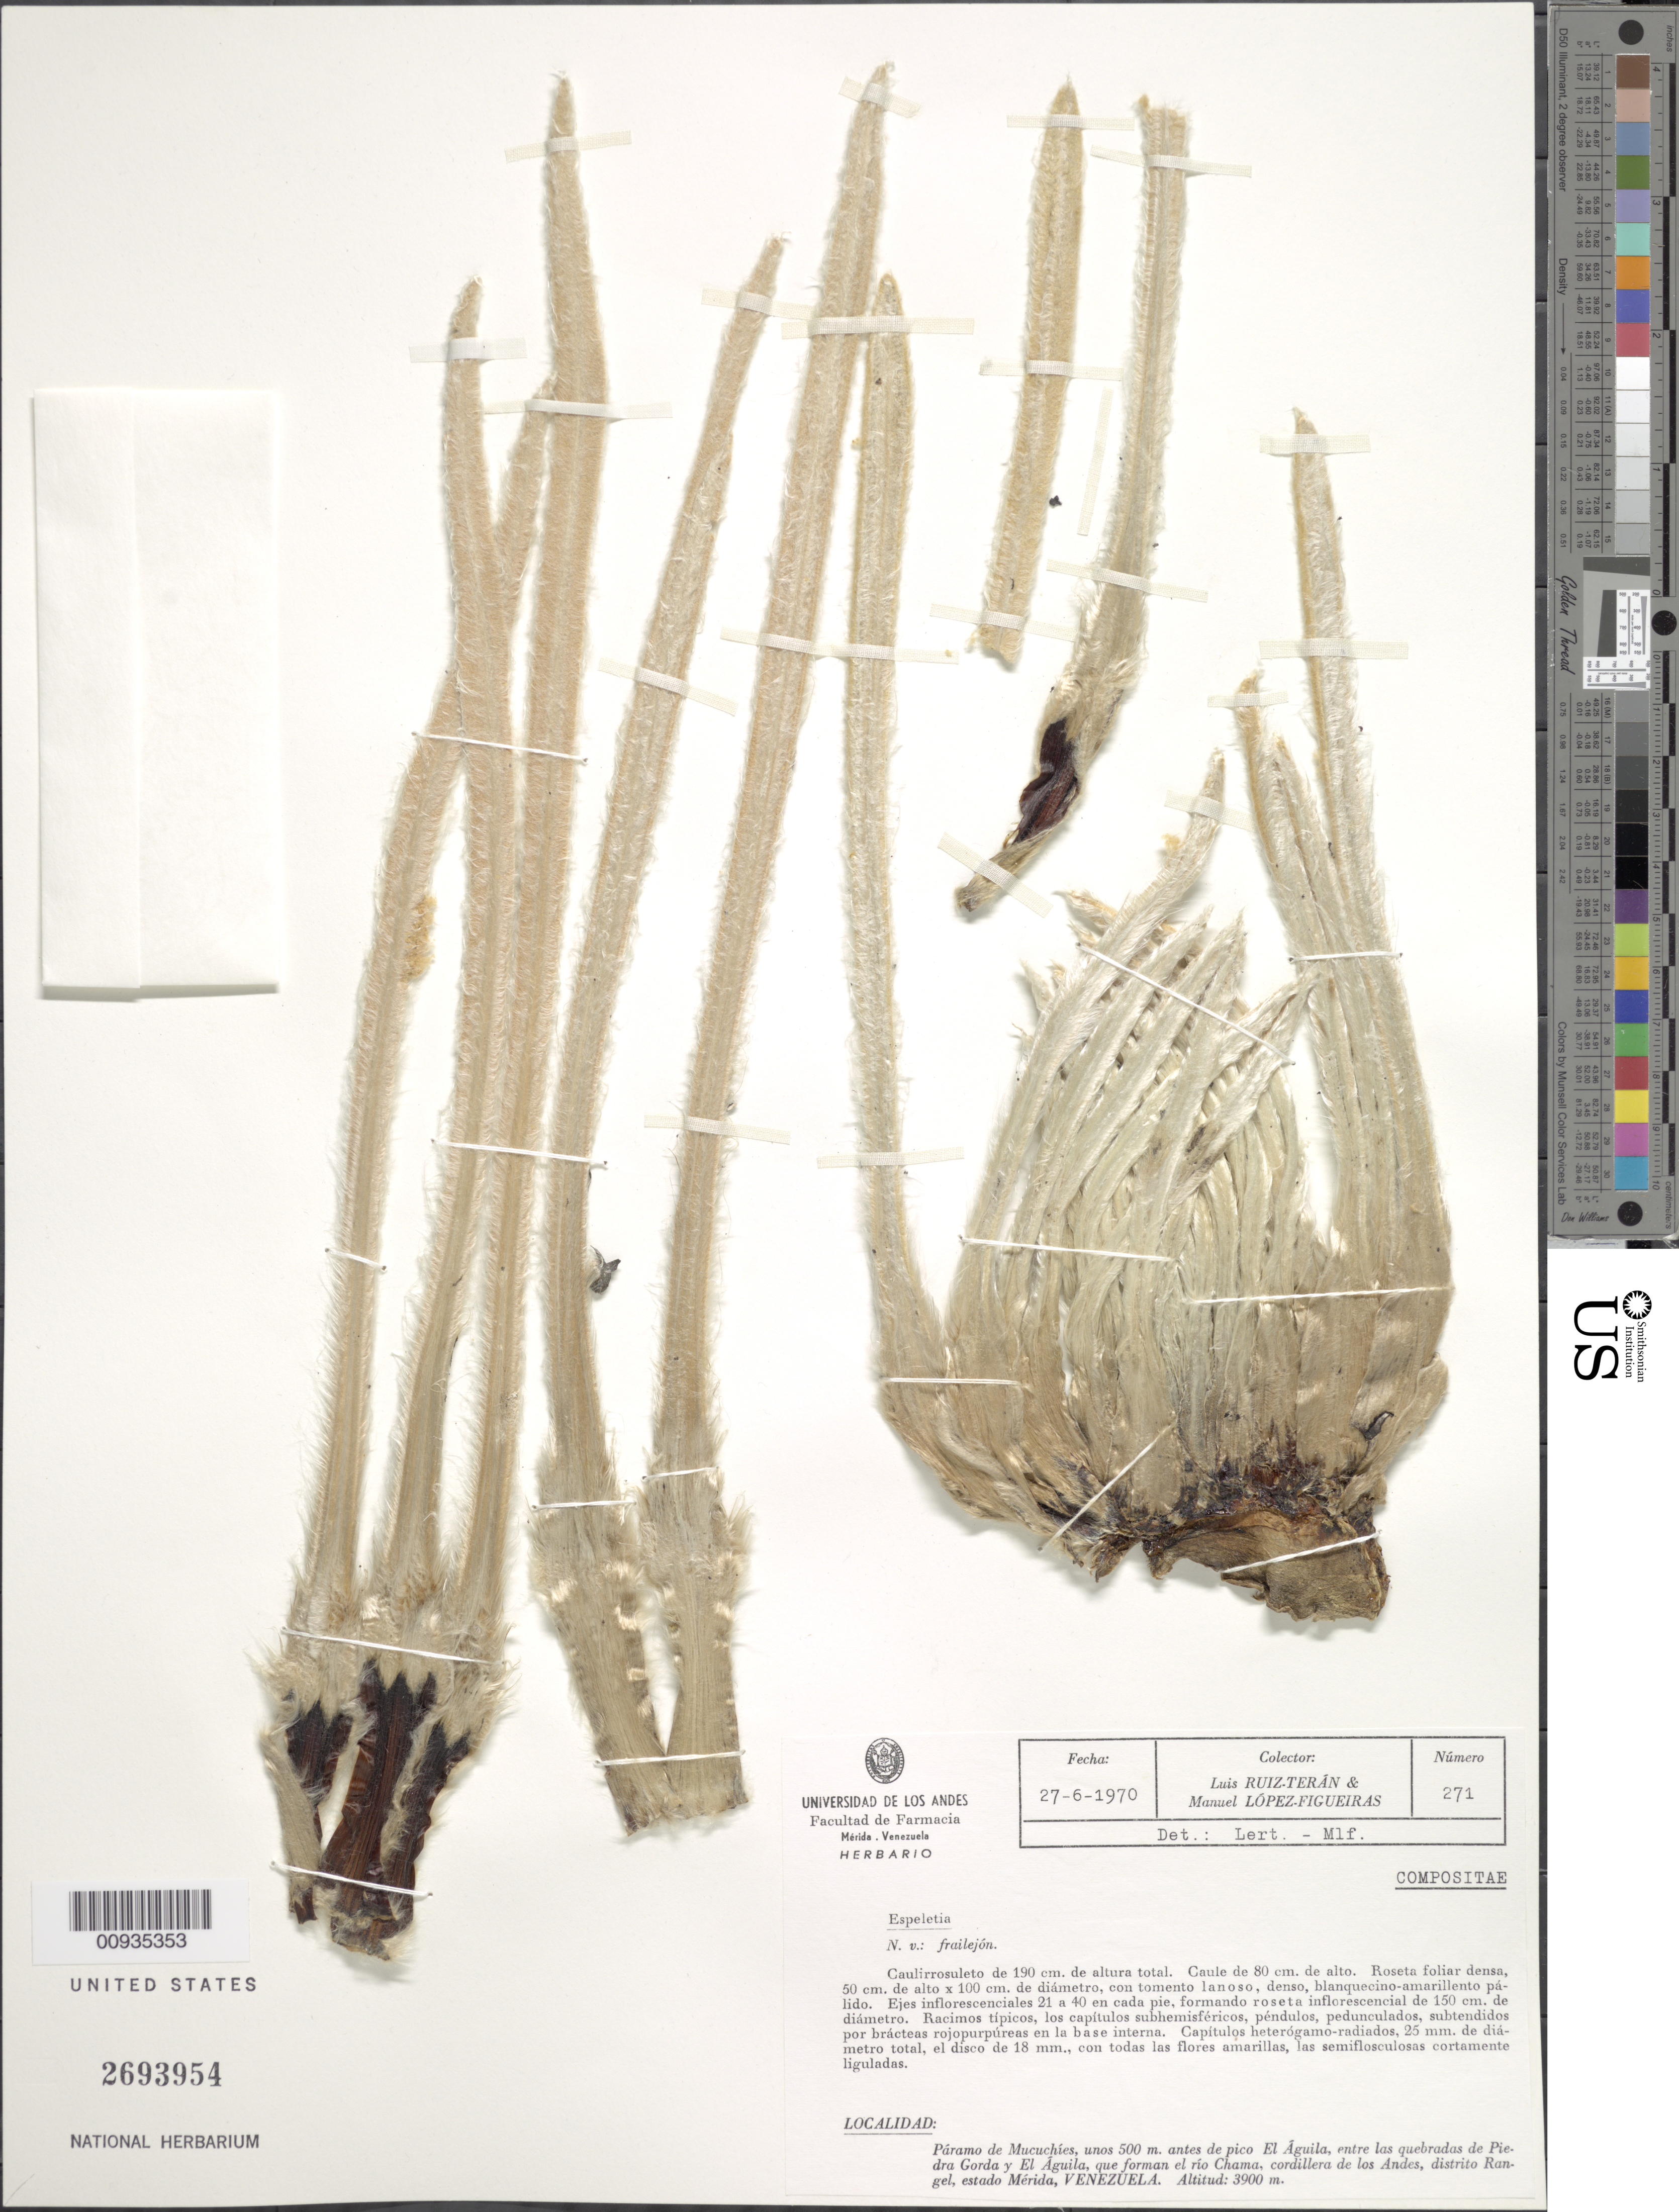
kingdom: Plantae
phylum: Tracheophyta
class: Magnoliopsida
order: Asterales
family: Asteraceae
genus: Coespeletia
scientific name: Coespeletia spicata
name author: (Sch. Bip. ex Wedd.) Cuatrec.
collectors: L. Teran & M. López Figueiras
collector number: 271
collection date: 1970-06-27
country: Venezuela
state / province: Mérida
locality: Paramo de Mucuchies, unos 500 m. antes de pico El Aguila, entre las quebradas de Piedra Gorda y El Aguila, que forman el rio Chama, cordillera de los Andes, distrito Rangel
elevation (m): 3900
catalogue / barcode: US 2693954